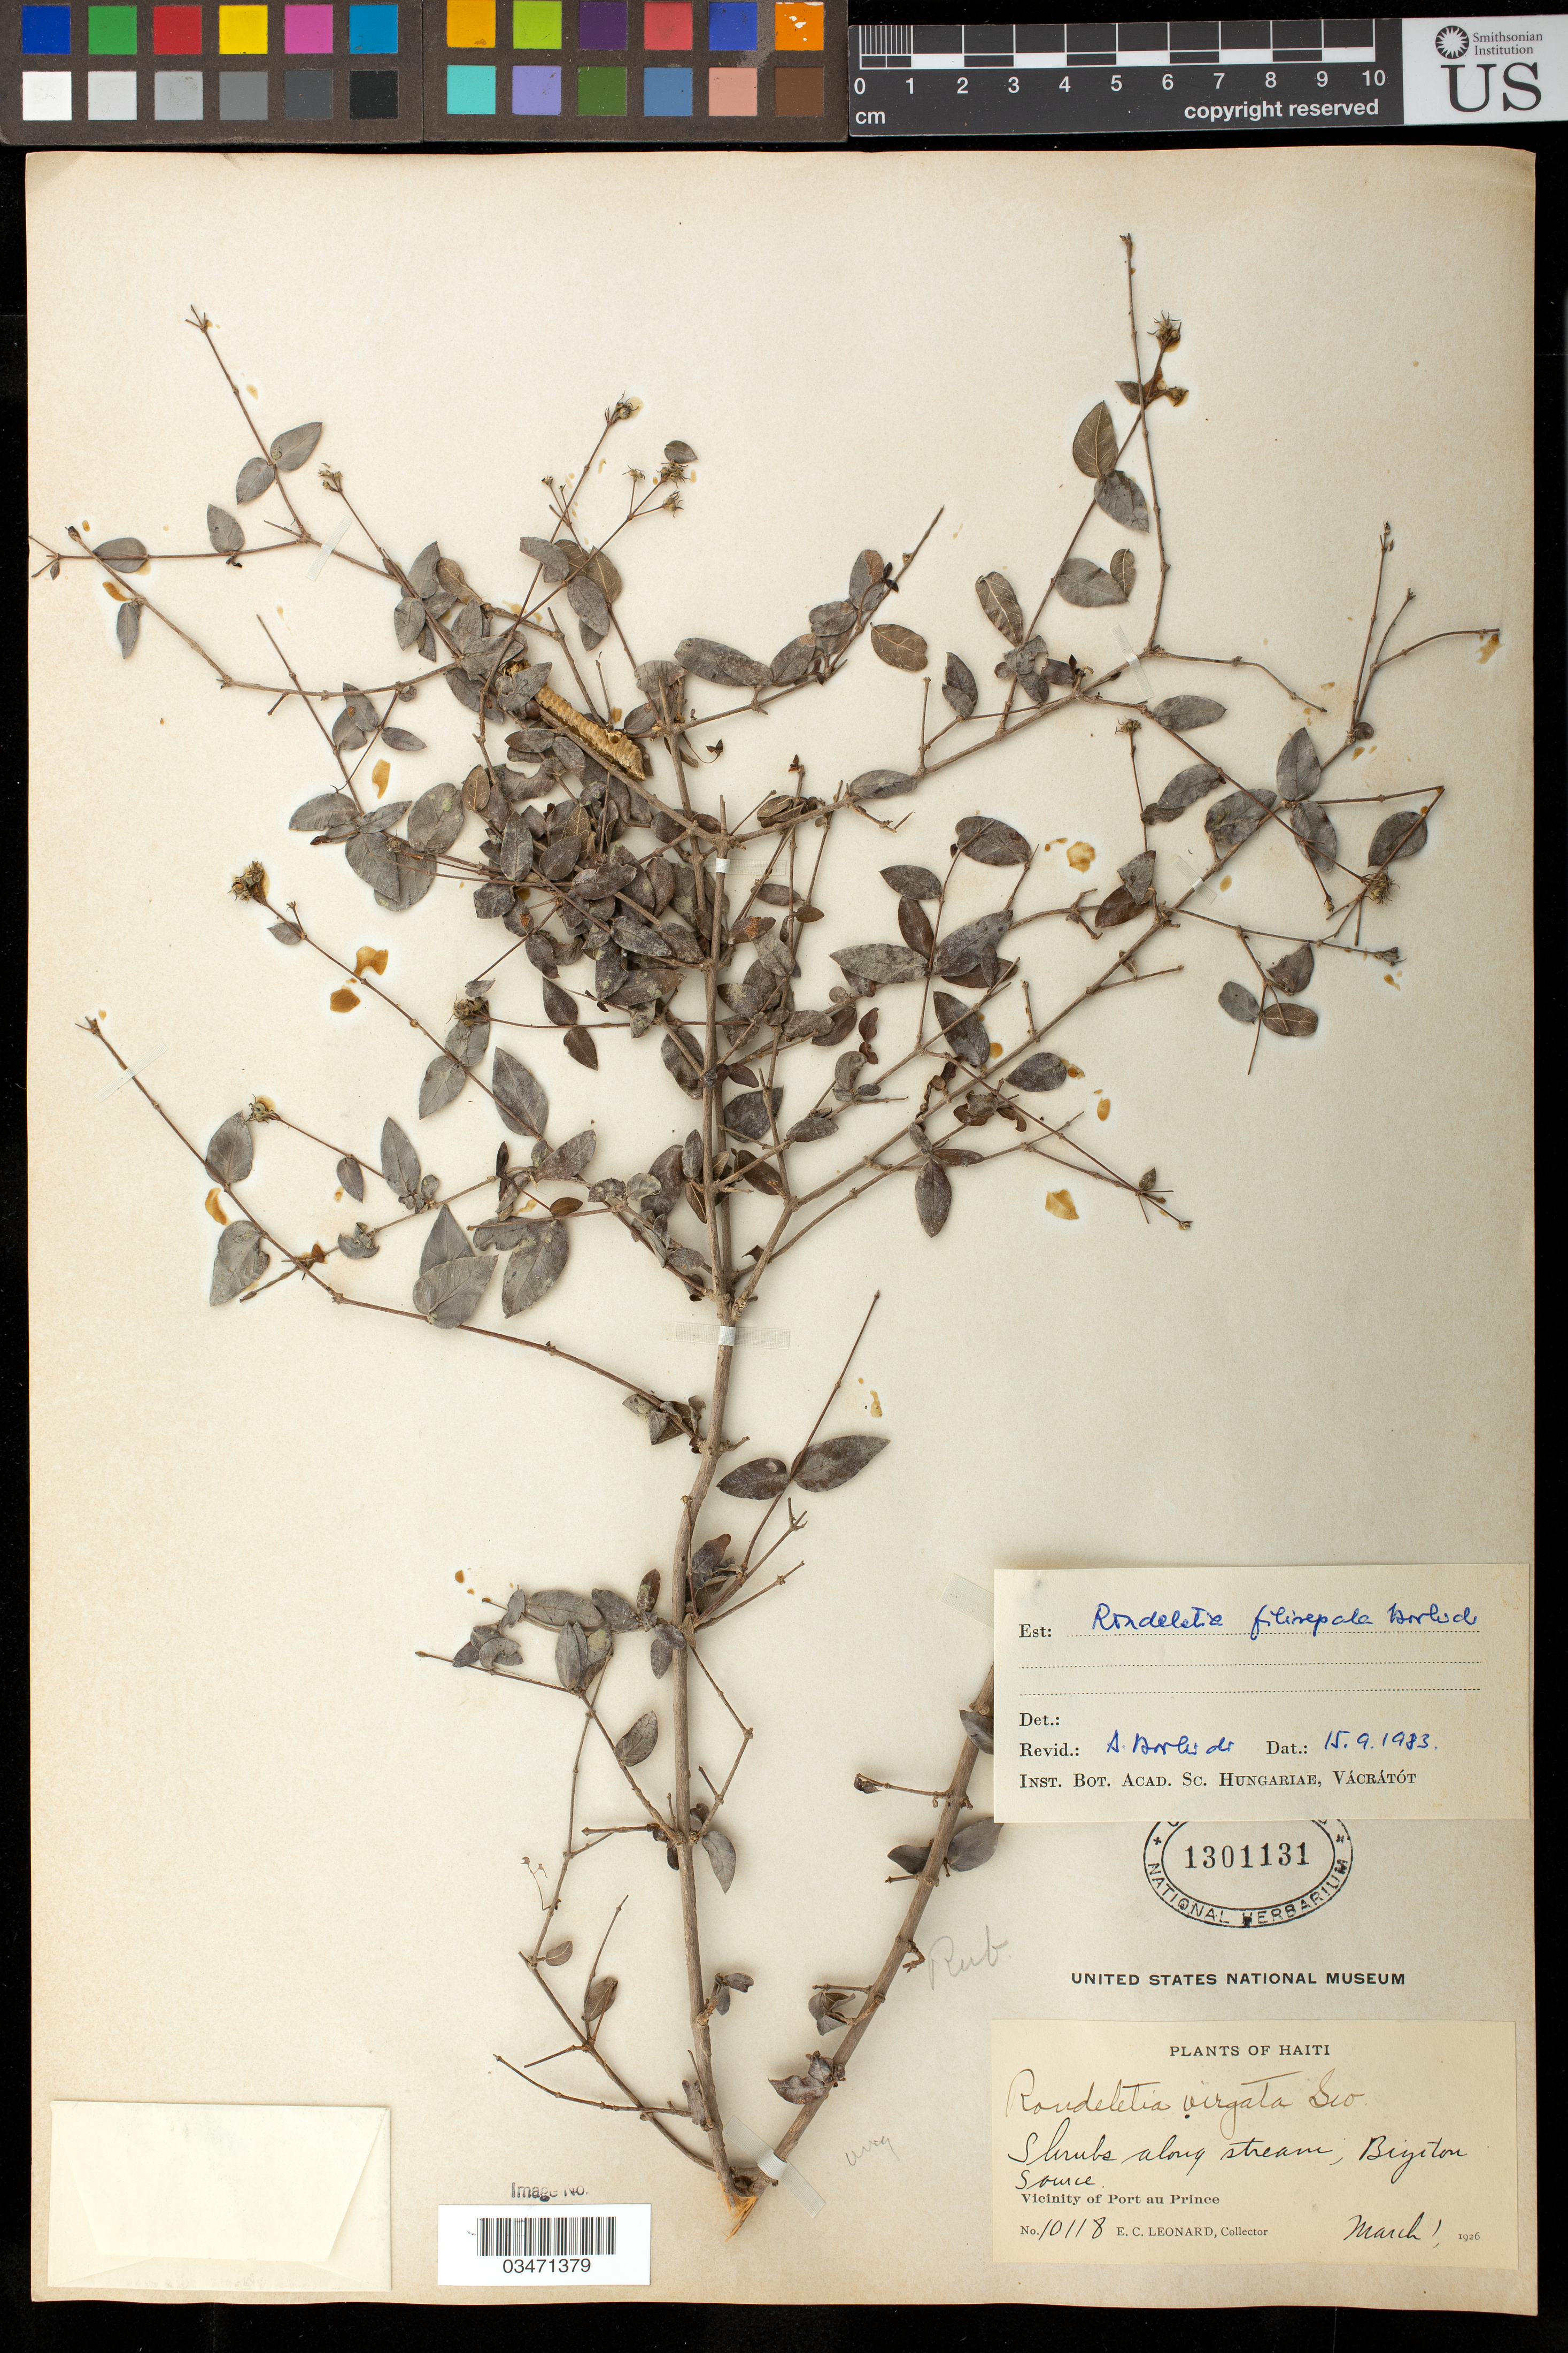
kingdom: Plantae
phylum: Tracheophyta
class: Magnoliopsida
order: Gentianales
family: Rubiaceae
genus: Rondeletia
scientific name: Rondeletia filisepala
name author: Borhidi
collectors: E. C. Leonard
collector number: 10118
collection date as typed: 01 Mar 1926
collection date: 1926-03-01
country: Haiti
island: Hispaniola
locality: Vicinity of Port-au-Prince. "Biyiton" Source.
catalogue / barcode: US 1301131